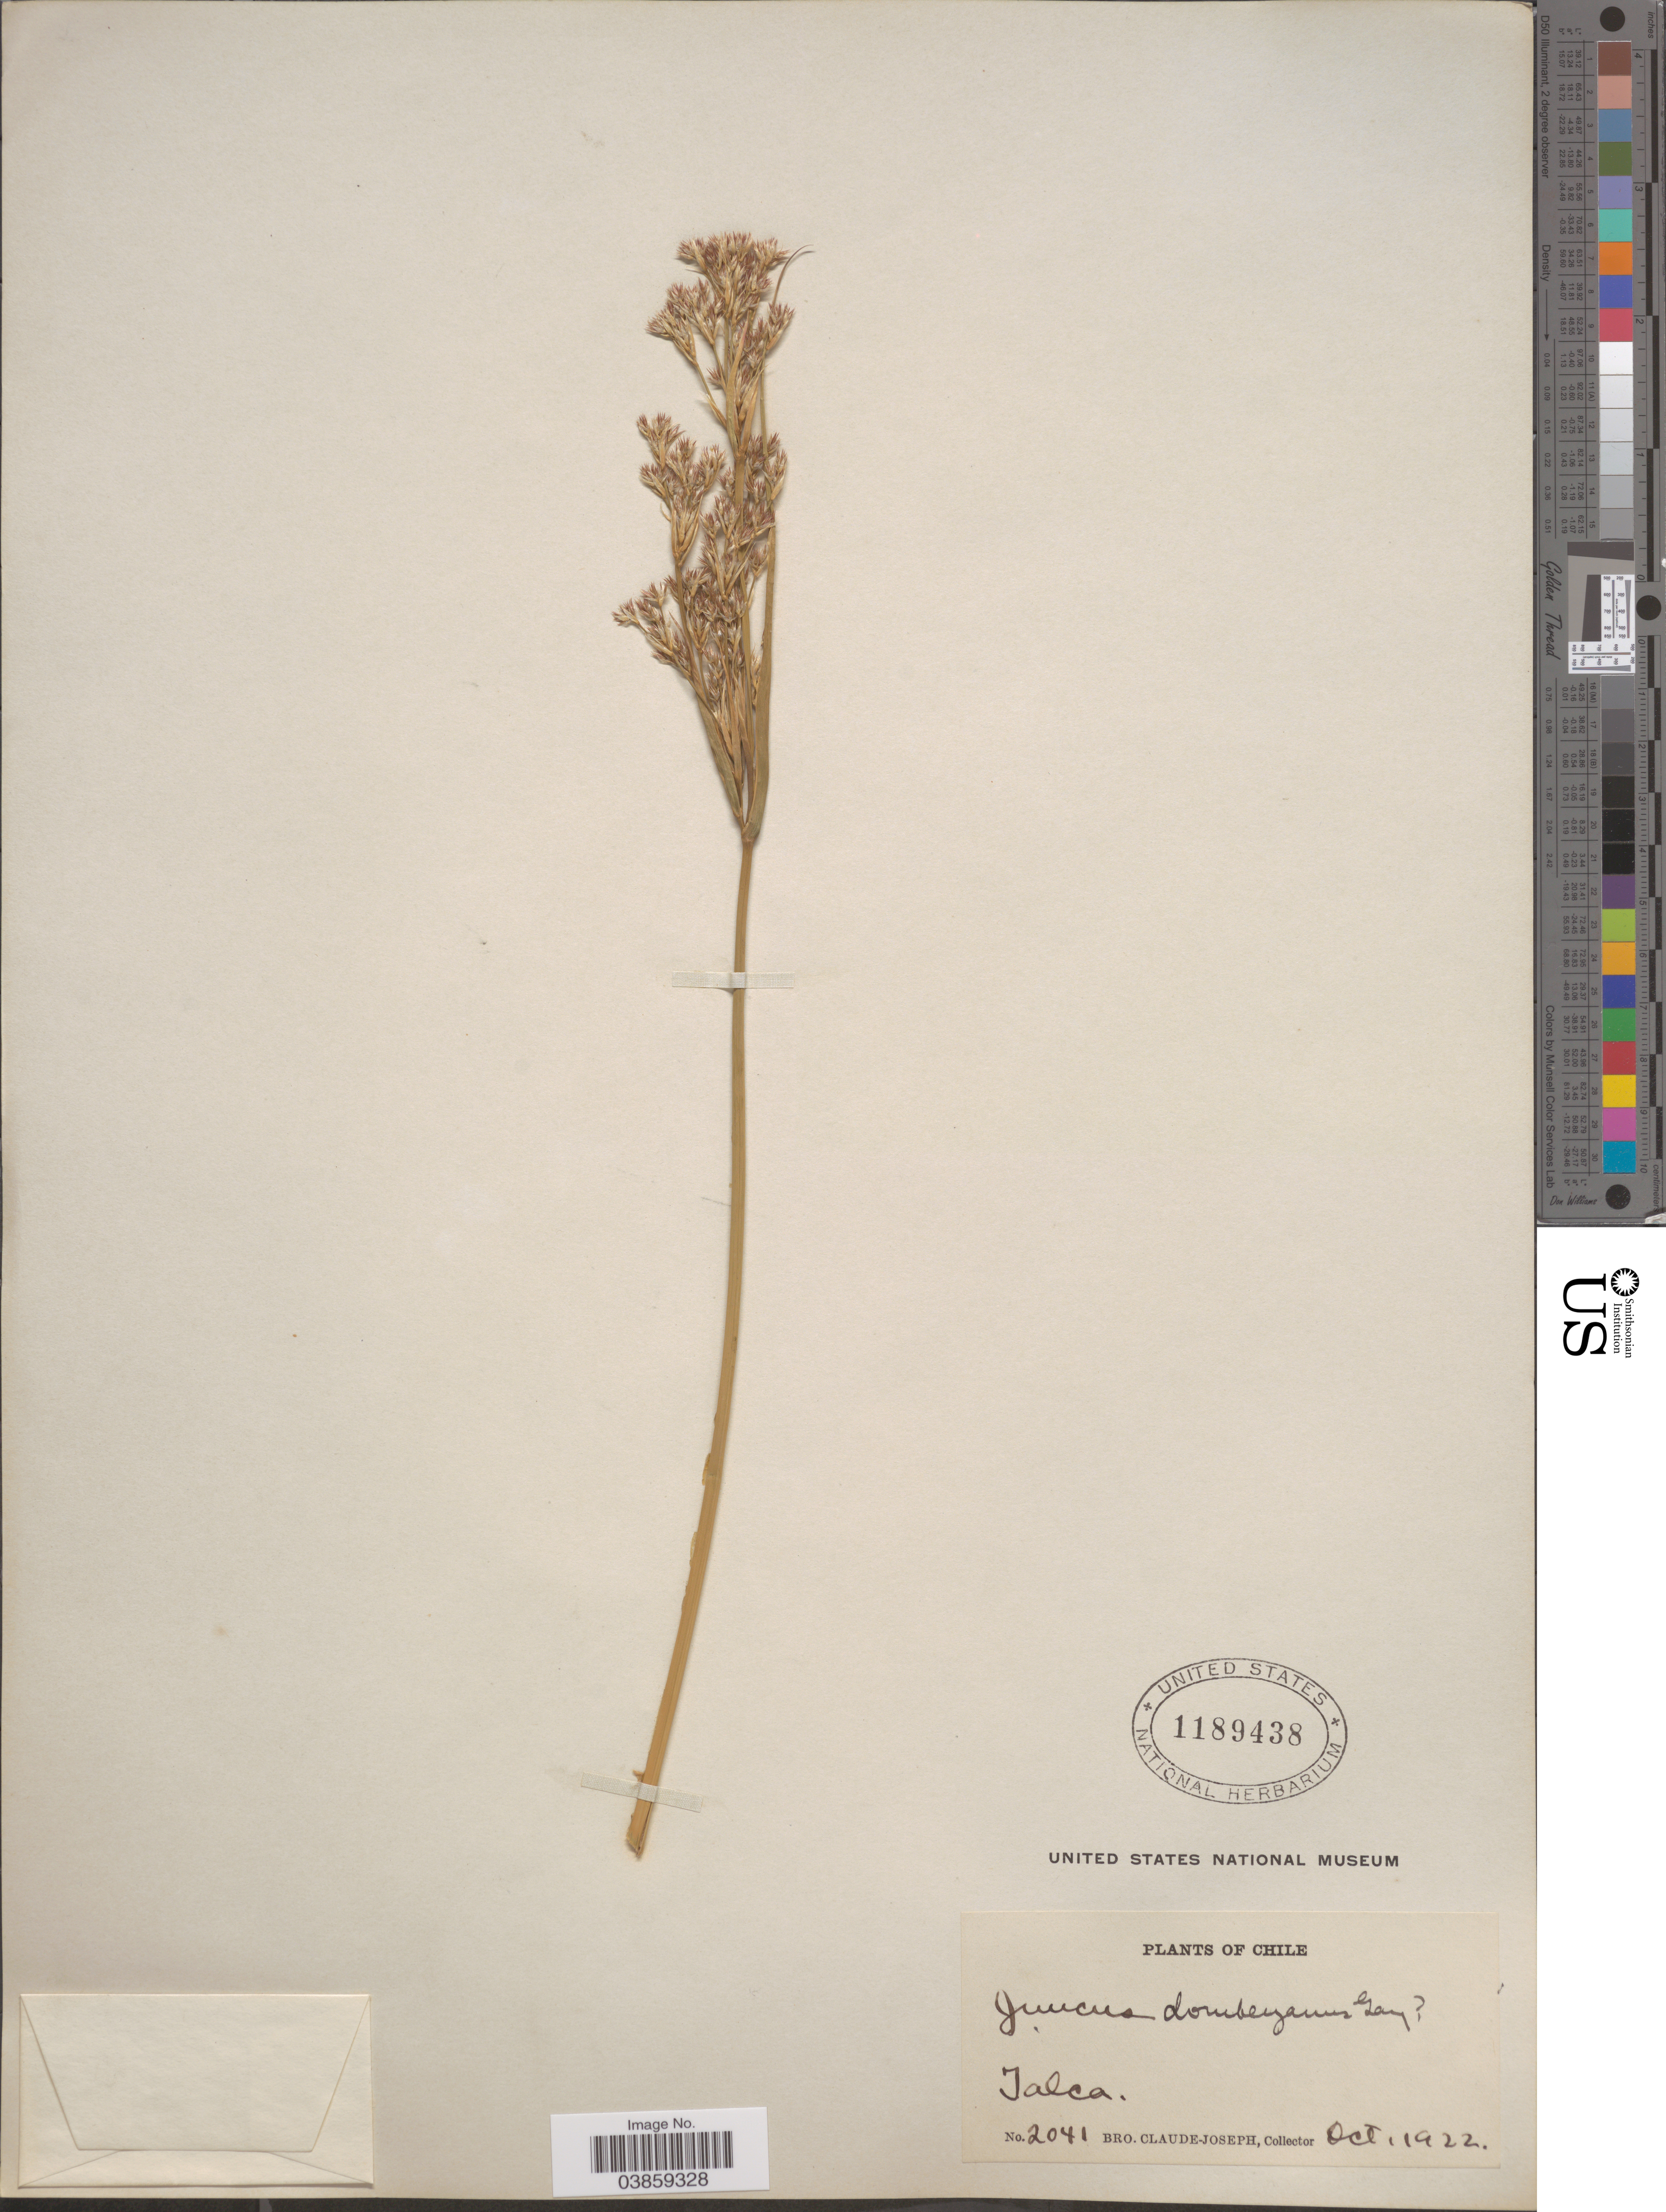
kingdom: Plantae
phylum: Tracheophyta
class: Liliopsida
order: Poales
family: Juncaceae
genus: Juncus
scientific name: Juncus dombeyanus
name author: J. Gay ex Laharpe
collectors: Bro. Claude-Joseph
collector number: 2041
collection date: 1922-10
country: Chile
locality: Talca.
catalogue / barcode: US 1189438